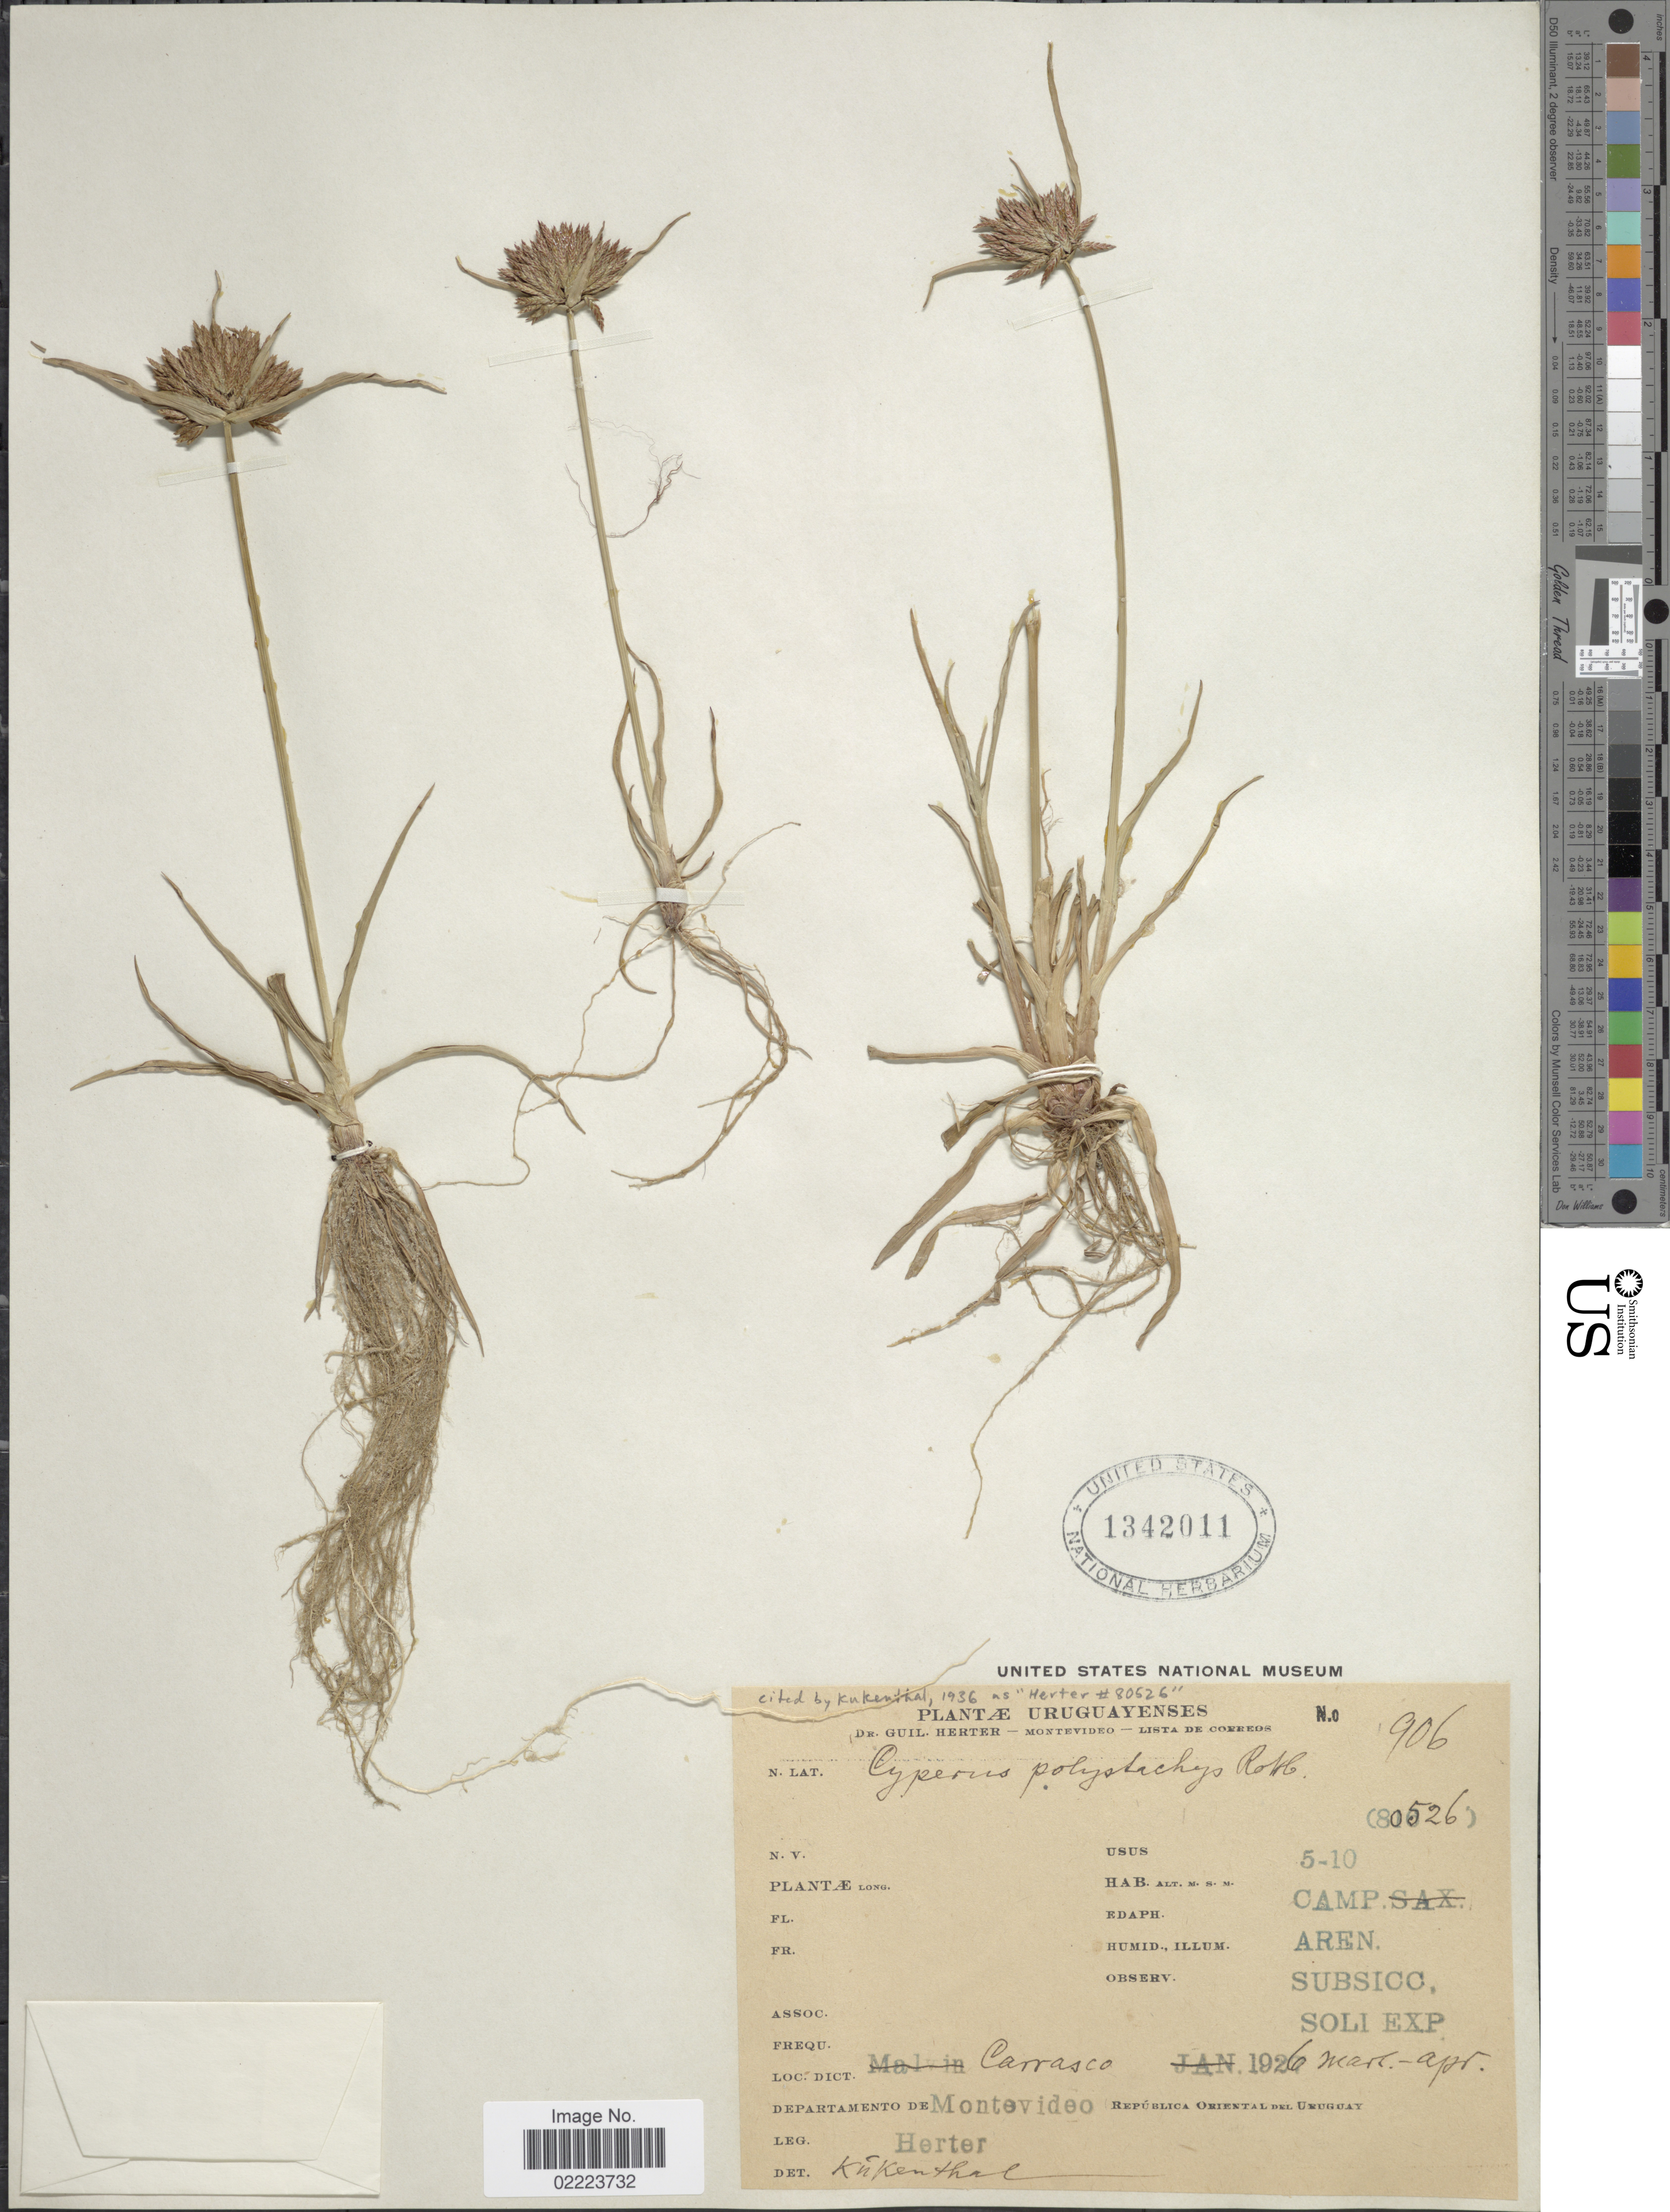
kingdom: Plantae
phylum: Tracheophyta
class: Liliopsida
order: Poales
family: Cyperaceae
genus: Cyperus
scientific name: Cyperus polystachyos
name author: Rottb.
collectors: Herter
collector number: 906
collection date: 1926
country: Uruguay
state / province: Montevideo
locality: Carrasco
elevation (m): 5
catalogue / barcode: US 1342011